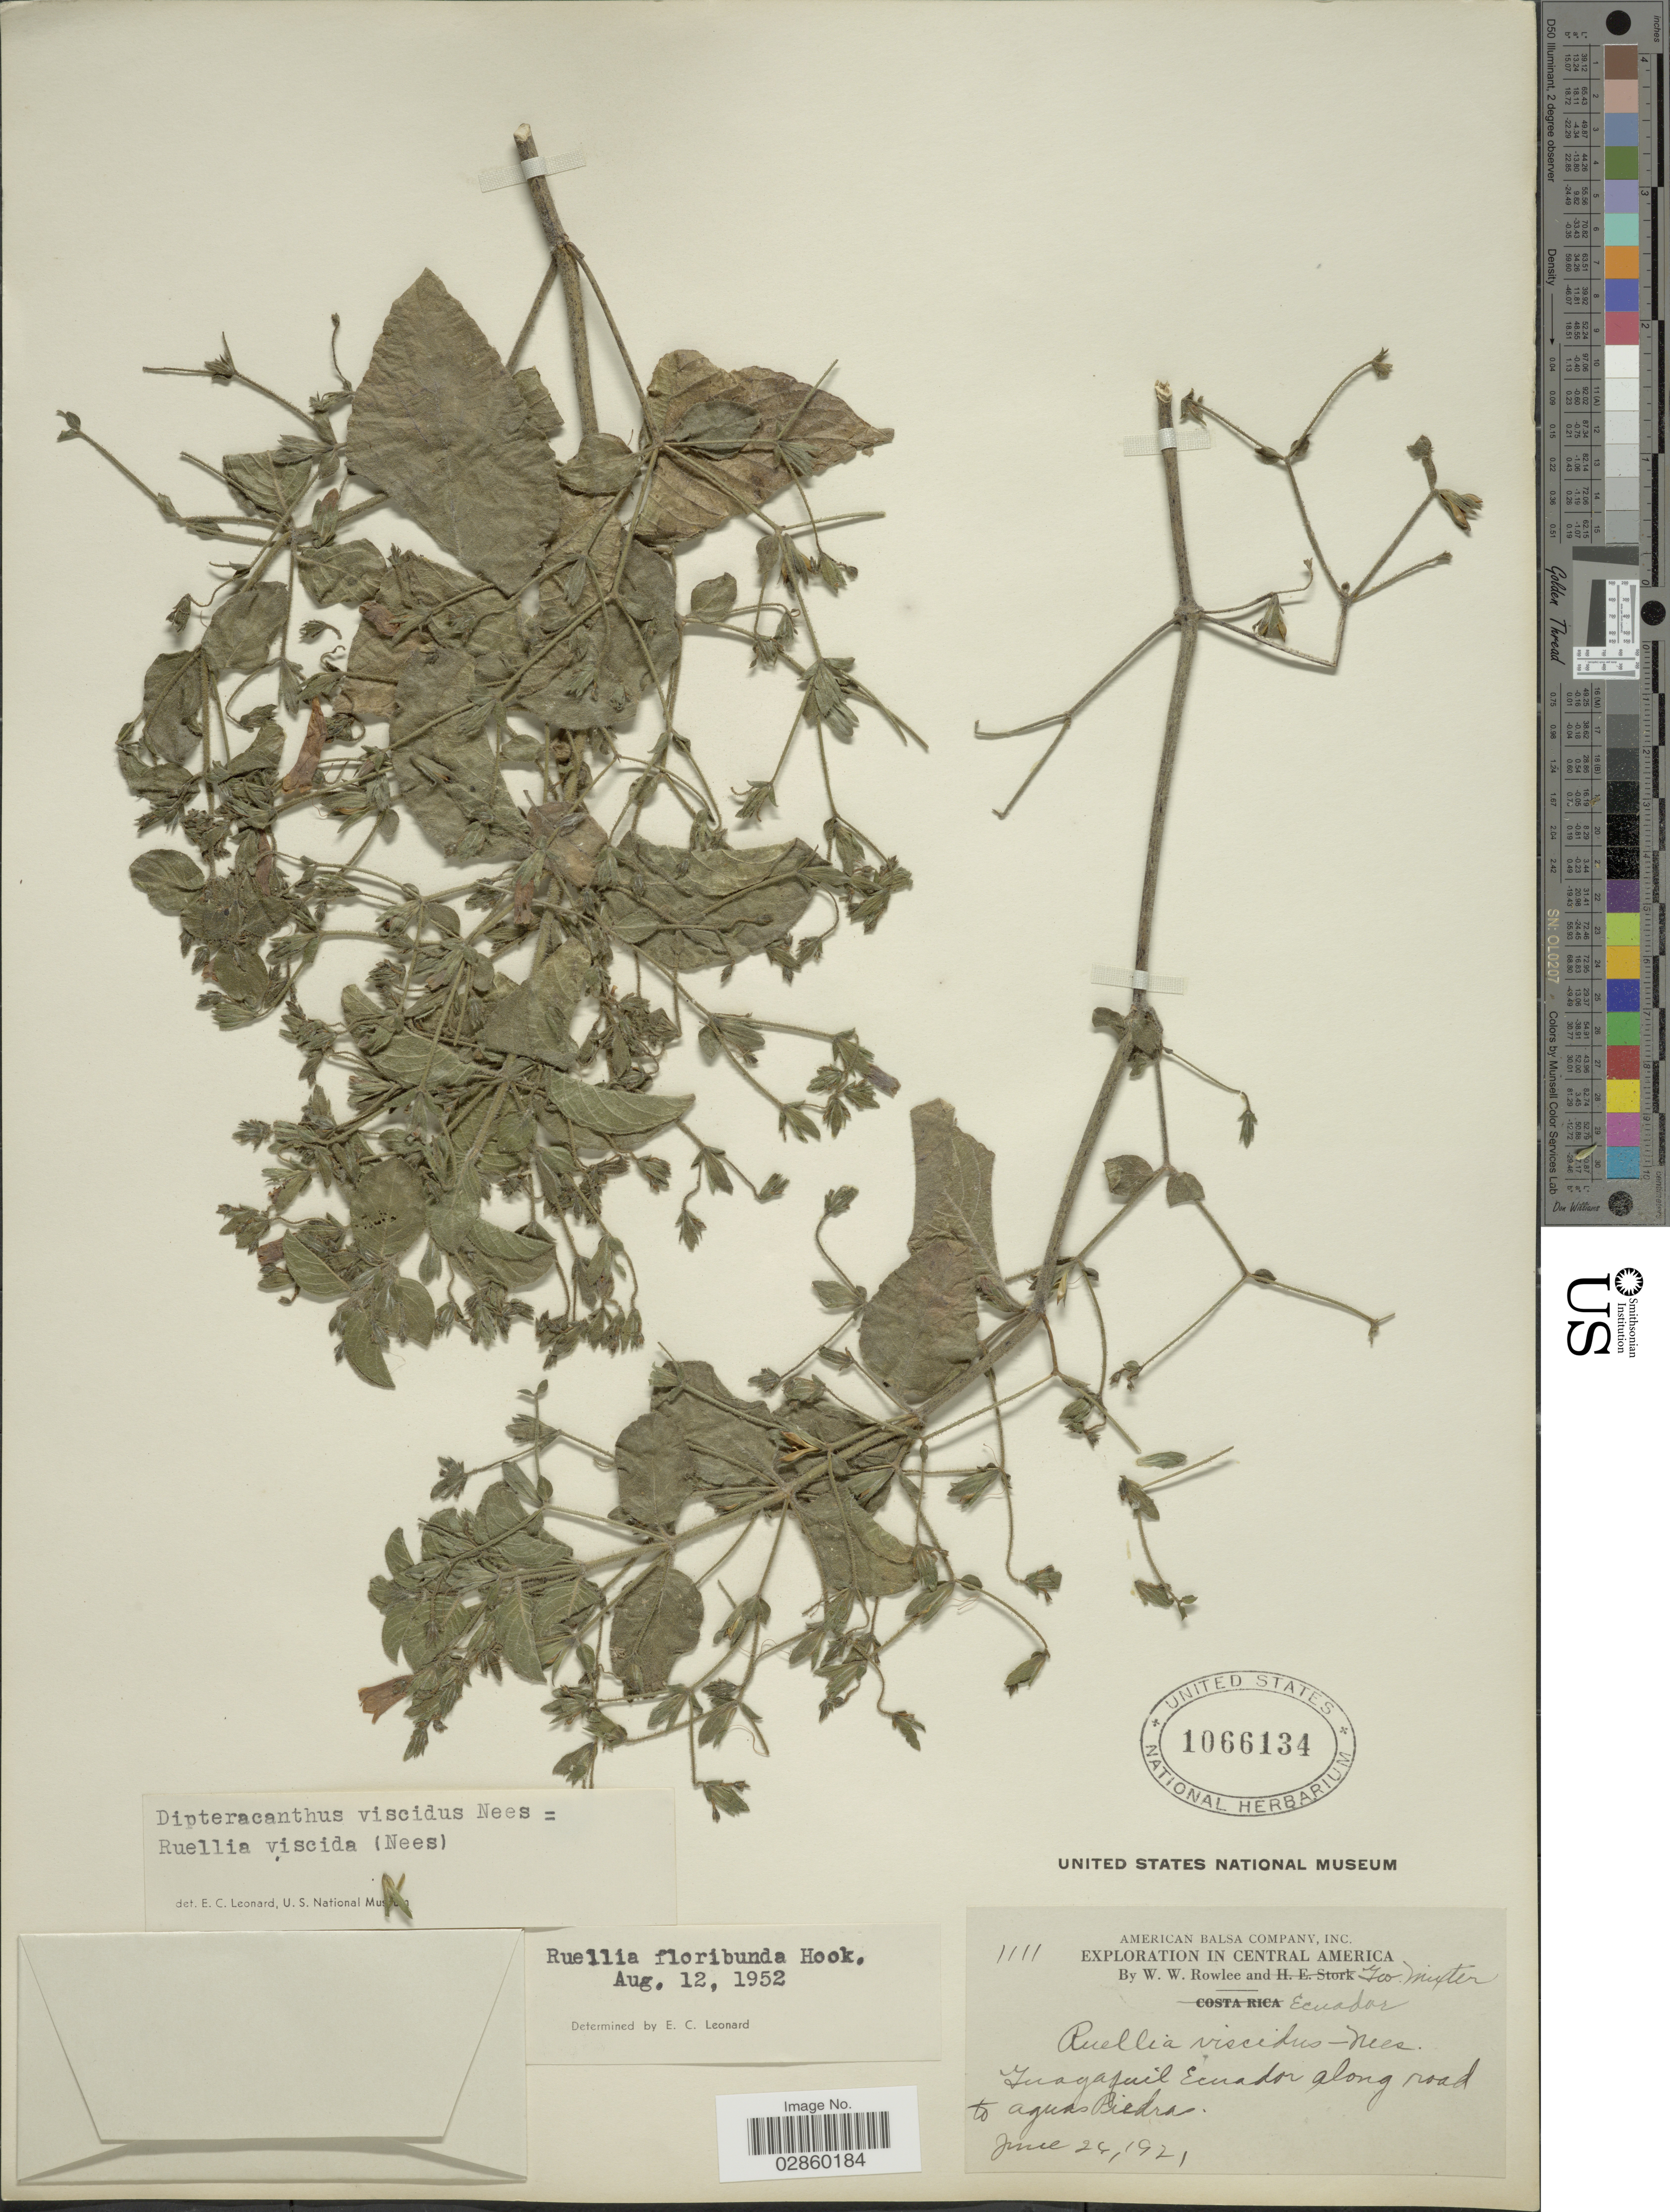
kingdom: Plantae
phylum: Tracheophyta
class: Magnoliopsida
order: Lamiales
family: Acanthaceae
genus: Ruellia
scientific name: Ruellia floribunda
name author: Hook.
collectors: W. W. Rowlee & G. Mixter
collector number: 1111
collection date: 1921-06-24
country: Ecuador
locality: Guayaquil Ecuador along road to Aguas Piedra.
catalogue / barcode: US 1066134